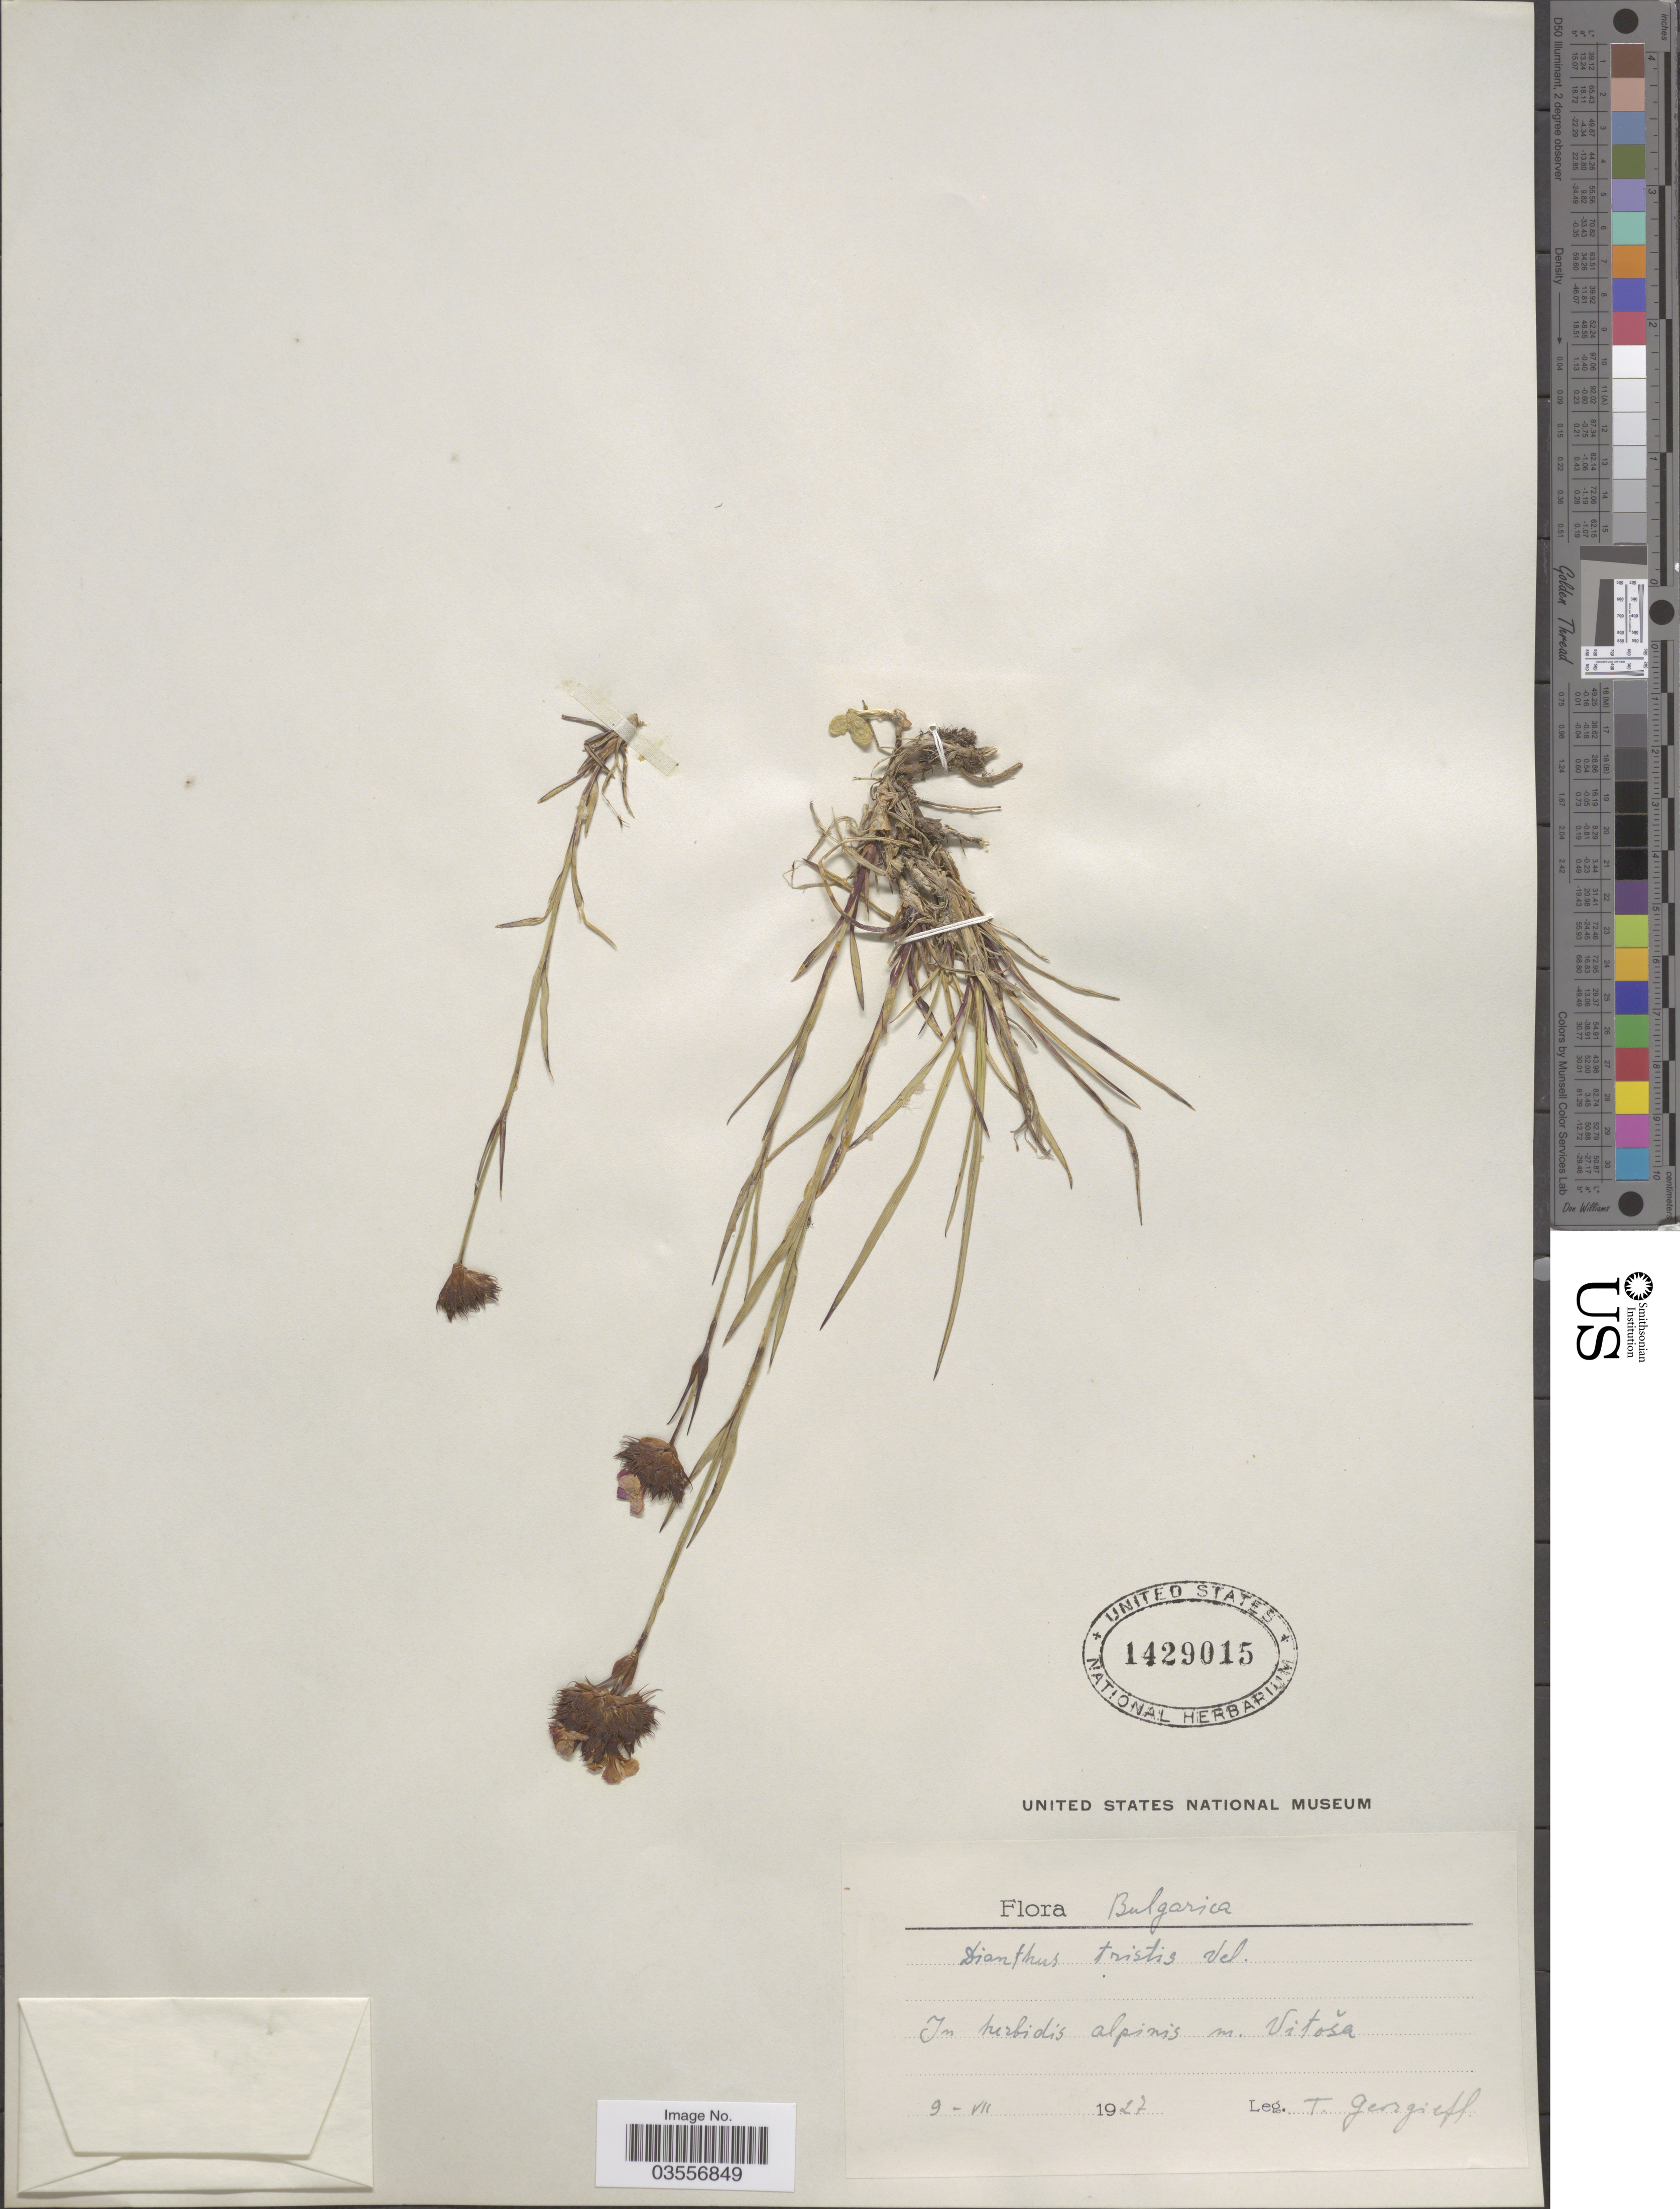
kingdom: Plantae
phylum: Tracheophyta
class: Magnoliopsida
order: Caryophyllales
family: Caryophyllaceae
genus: Dianthus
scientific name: Dianthus tristis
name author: Velen.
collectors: T. Georgieff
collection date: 1927-07-09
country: Bulgaria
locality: In herbidis alpinis m. Vitoša.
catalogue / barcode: US 1429015